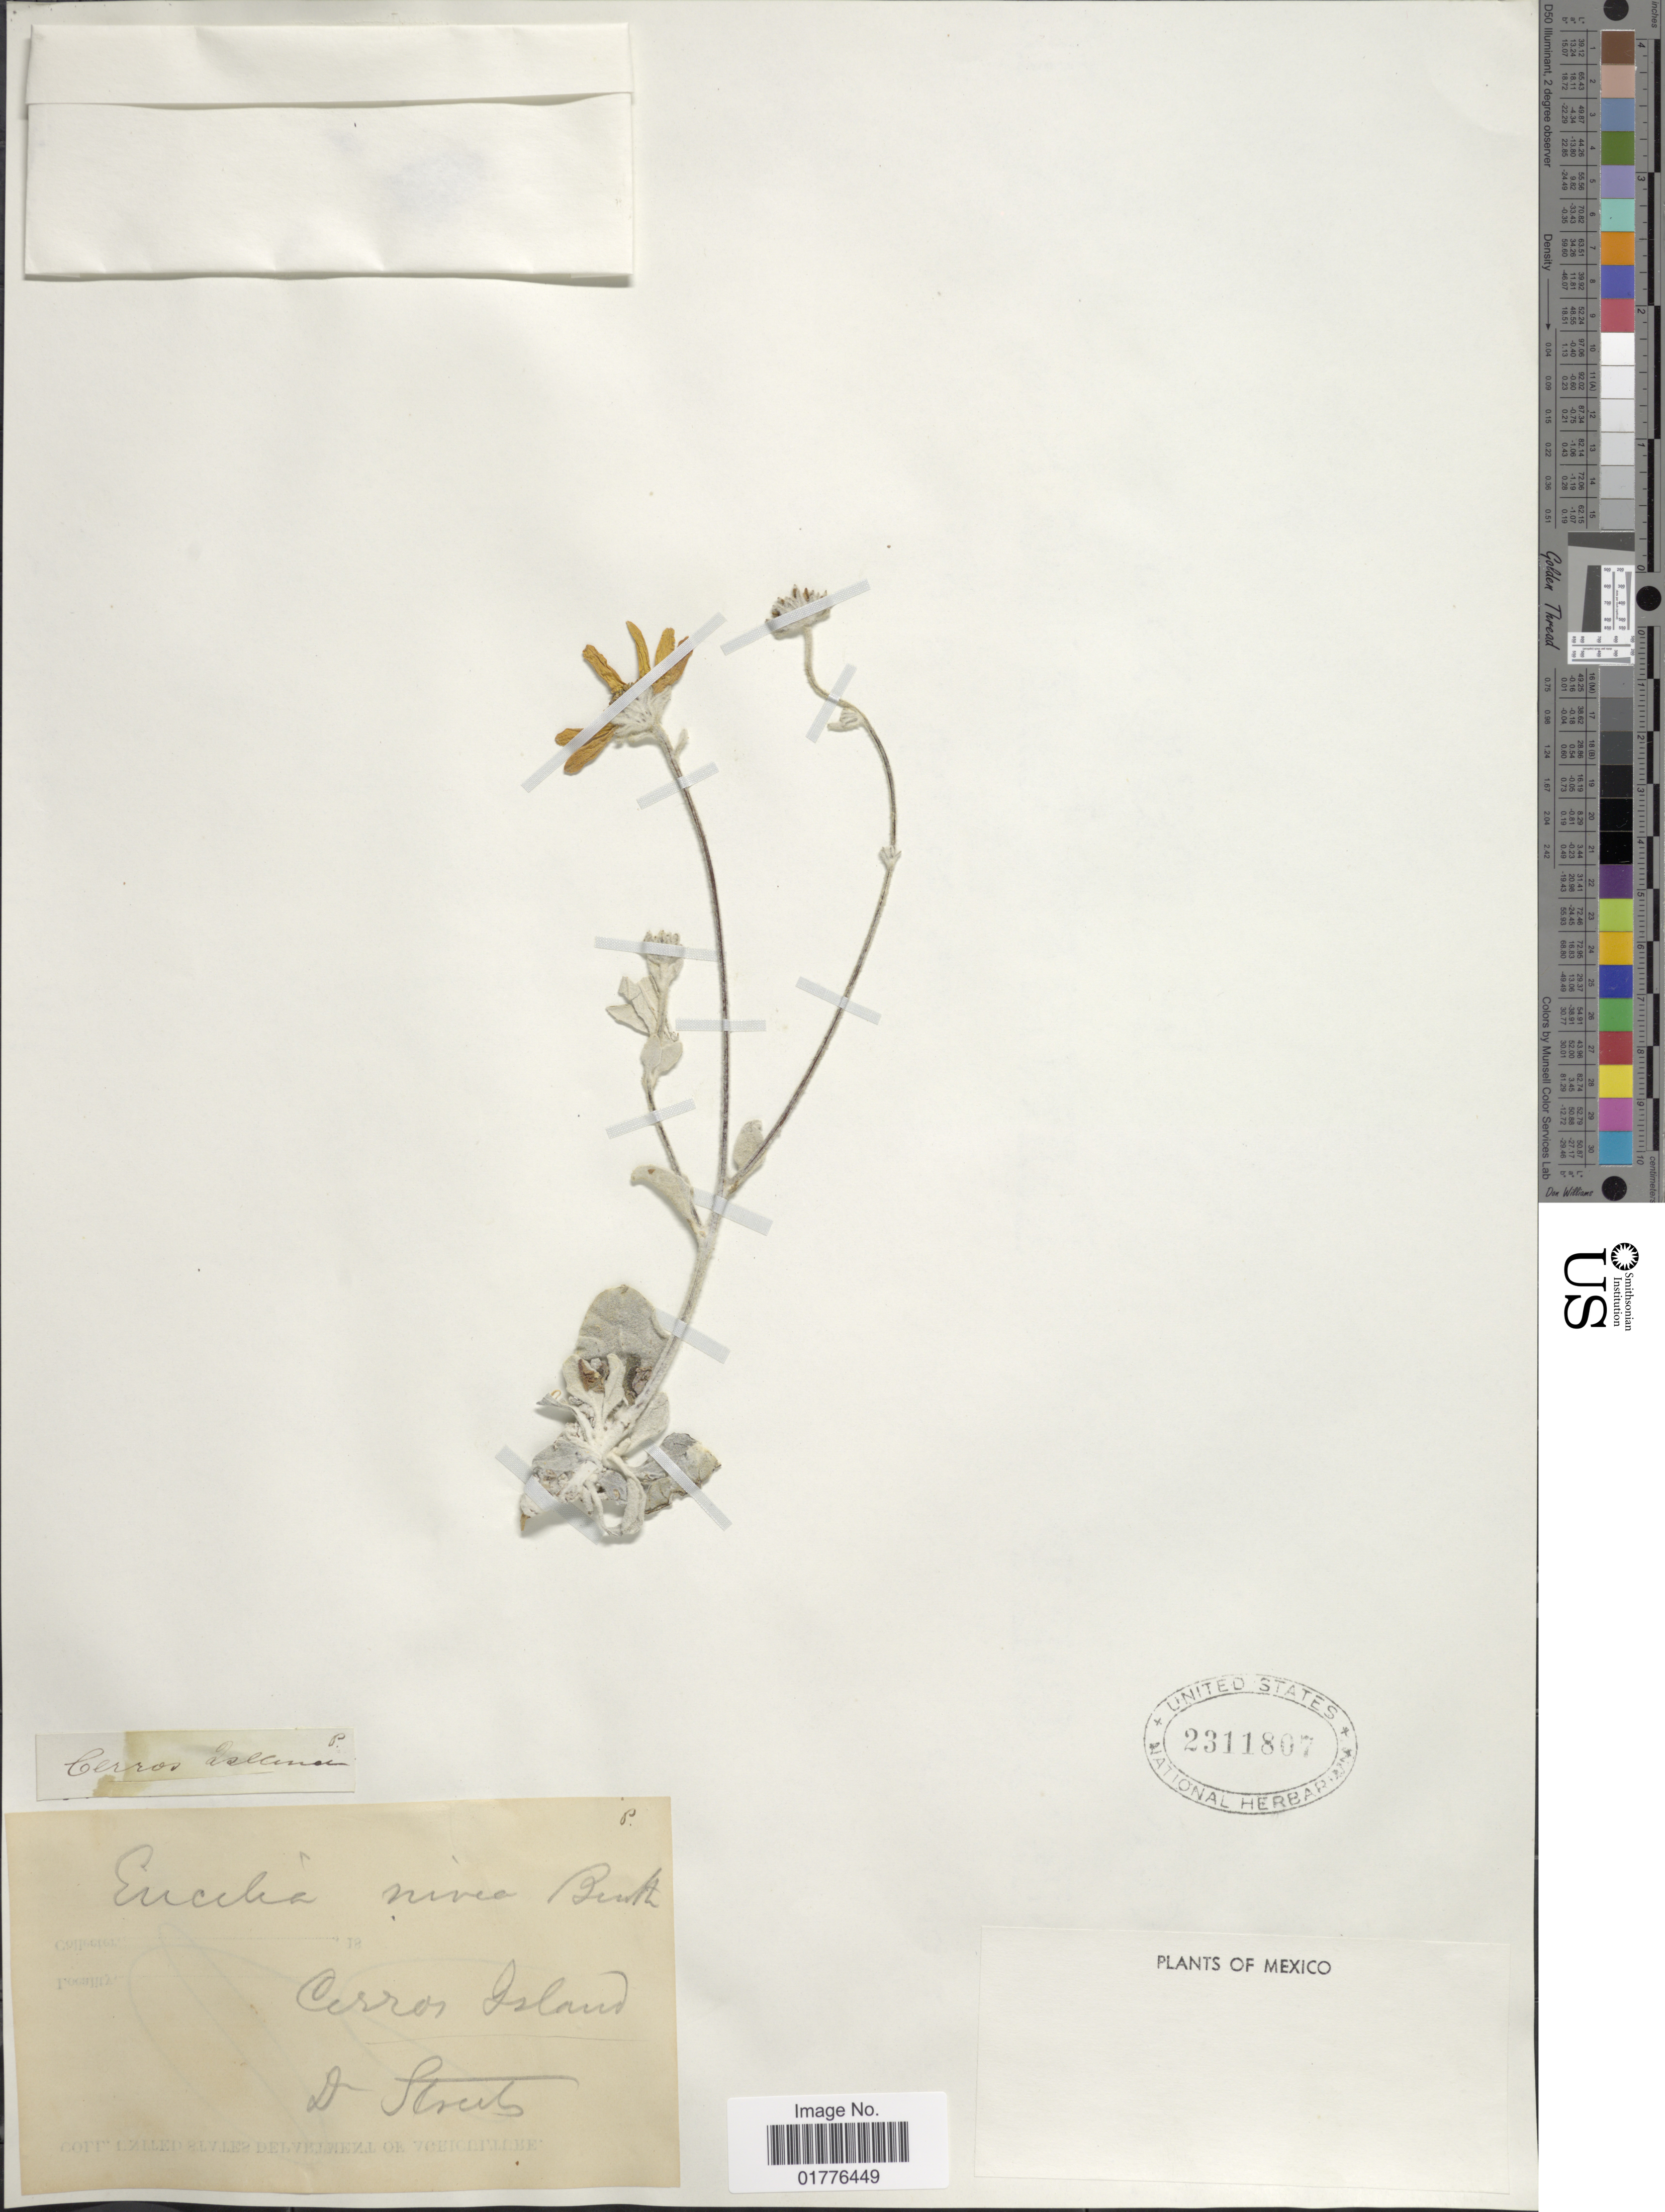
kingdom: Plantae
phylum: Tracheophyta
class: Magnoliopsida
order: Asterales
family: Asteraceae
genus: Encelia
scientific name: Encelia sp.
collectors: -. Streets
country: Mexico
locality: Cerros Island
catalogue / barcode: US 2311807